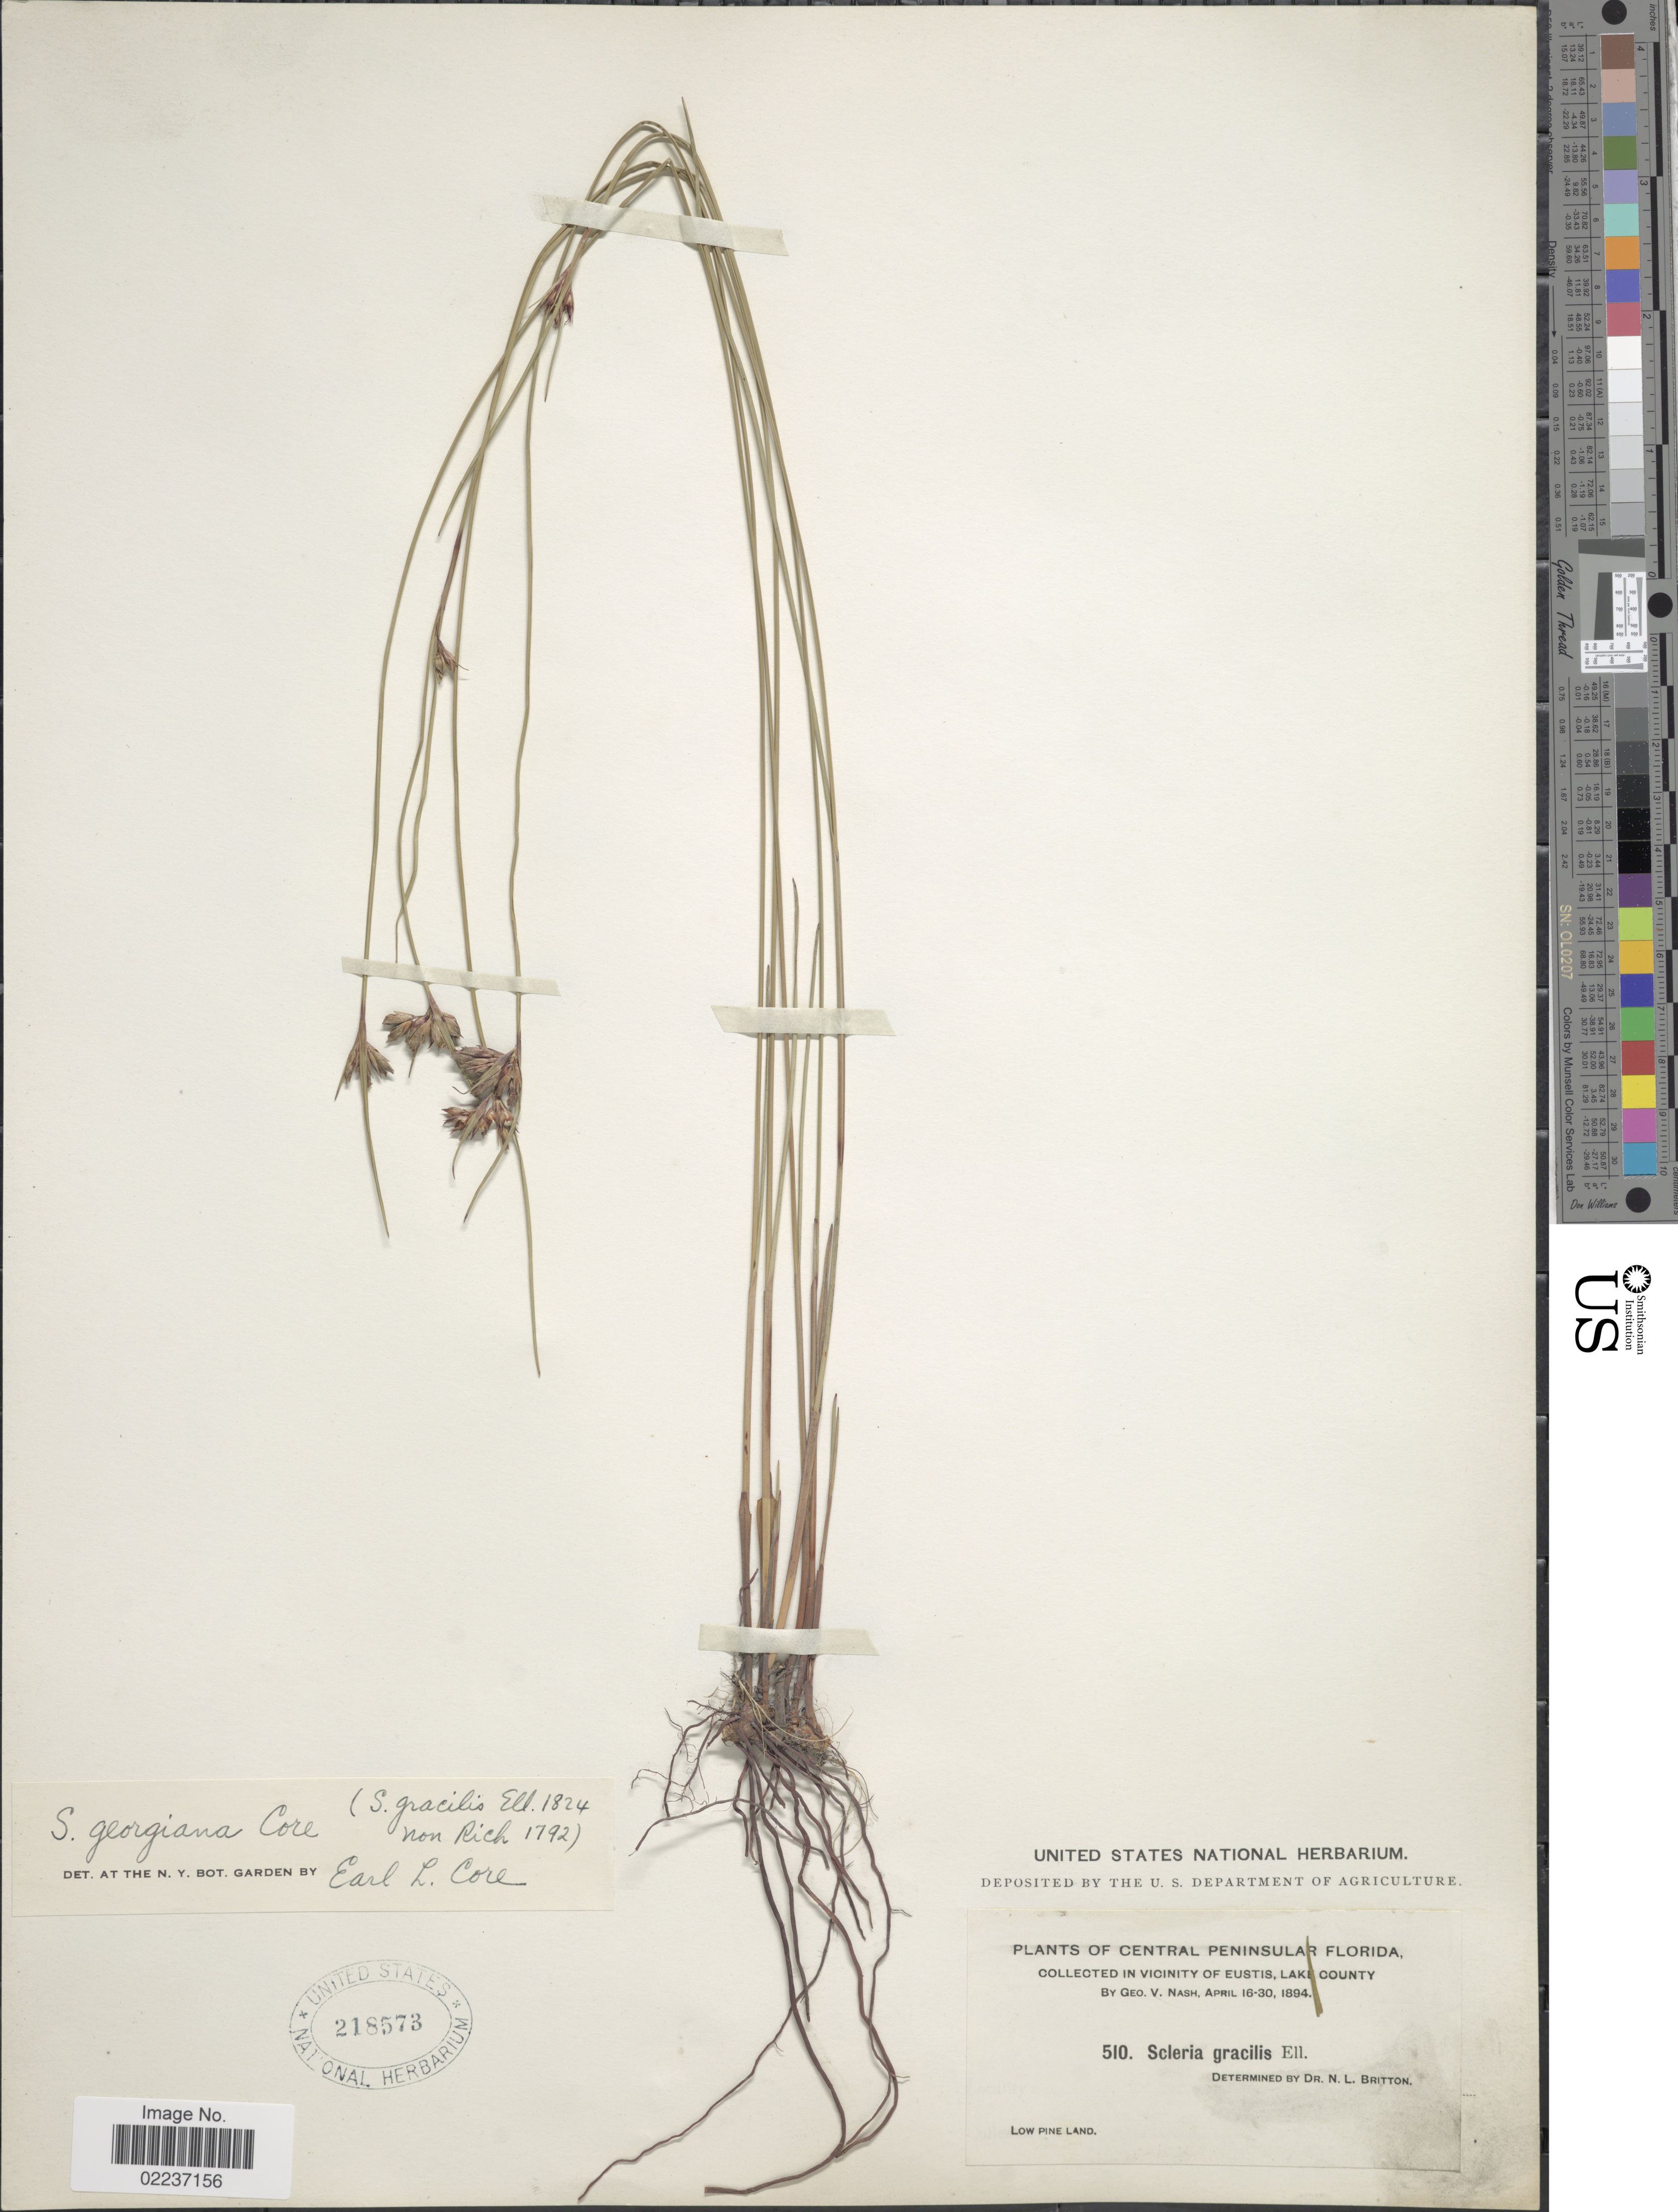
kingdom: Plantae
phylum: Tracheophyta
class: Liliopsida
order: Poales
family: Cyperaceae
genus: Scleria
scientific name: Scleria georgiana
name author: Core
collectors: G. V. Nash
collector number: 510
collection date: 1894-04-16/1894-04-30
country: United States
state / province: Florida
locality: Central Peninsular Florida, in vicinity of Eustis, Lake County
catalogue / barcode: US 218573